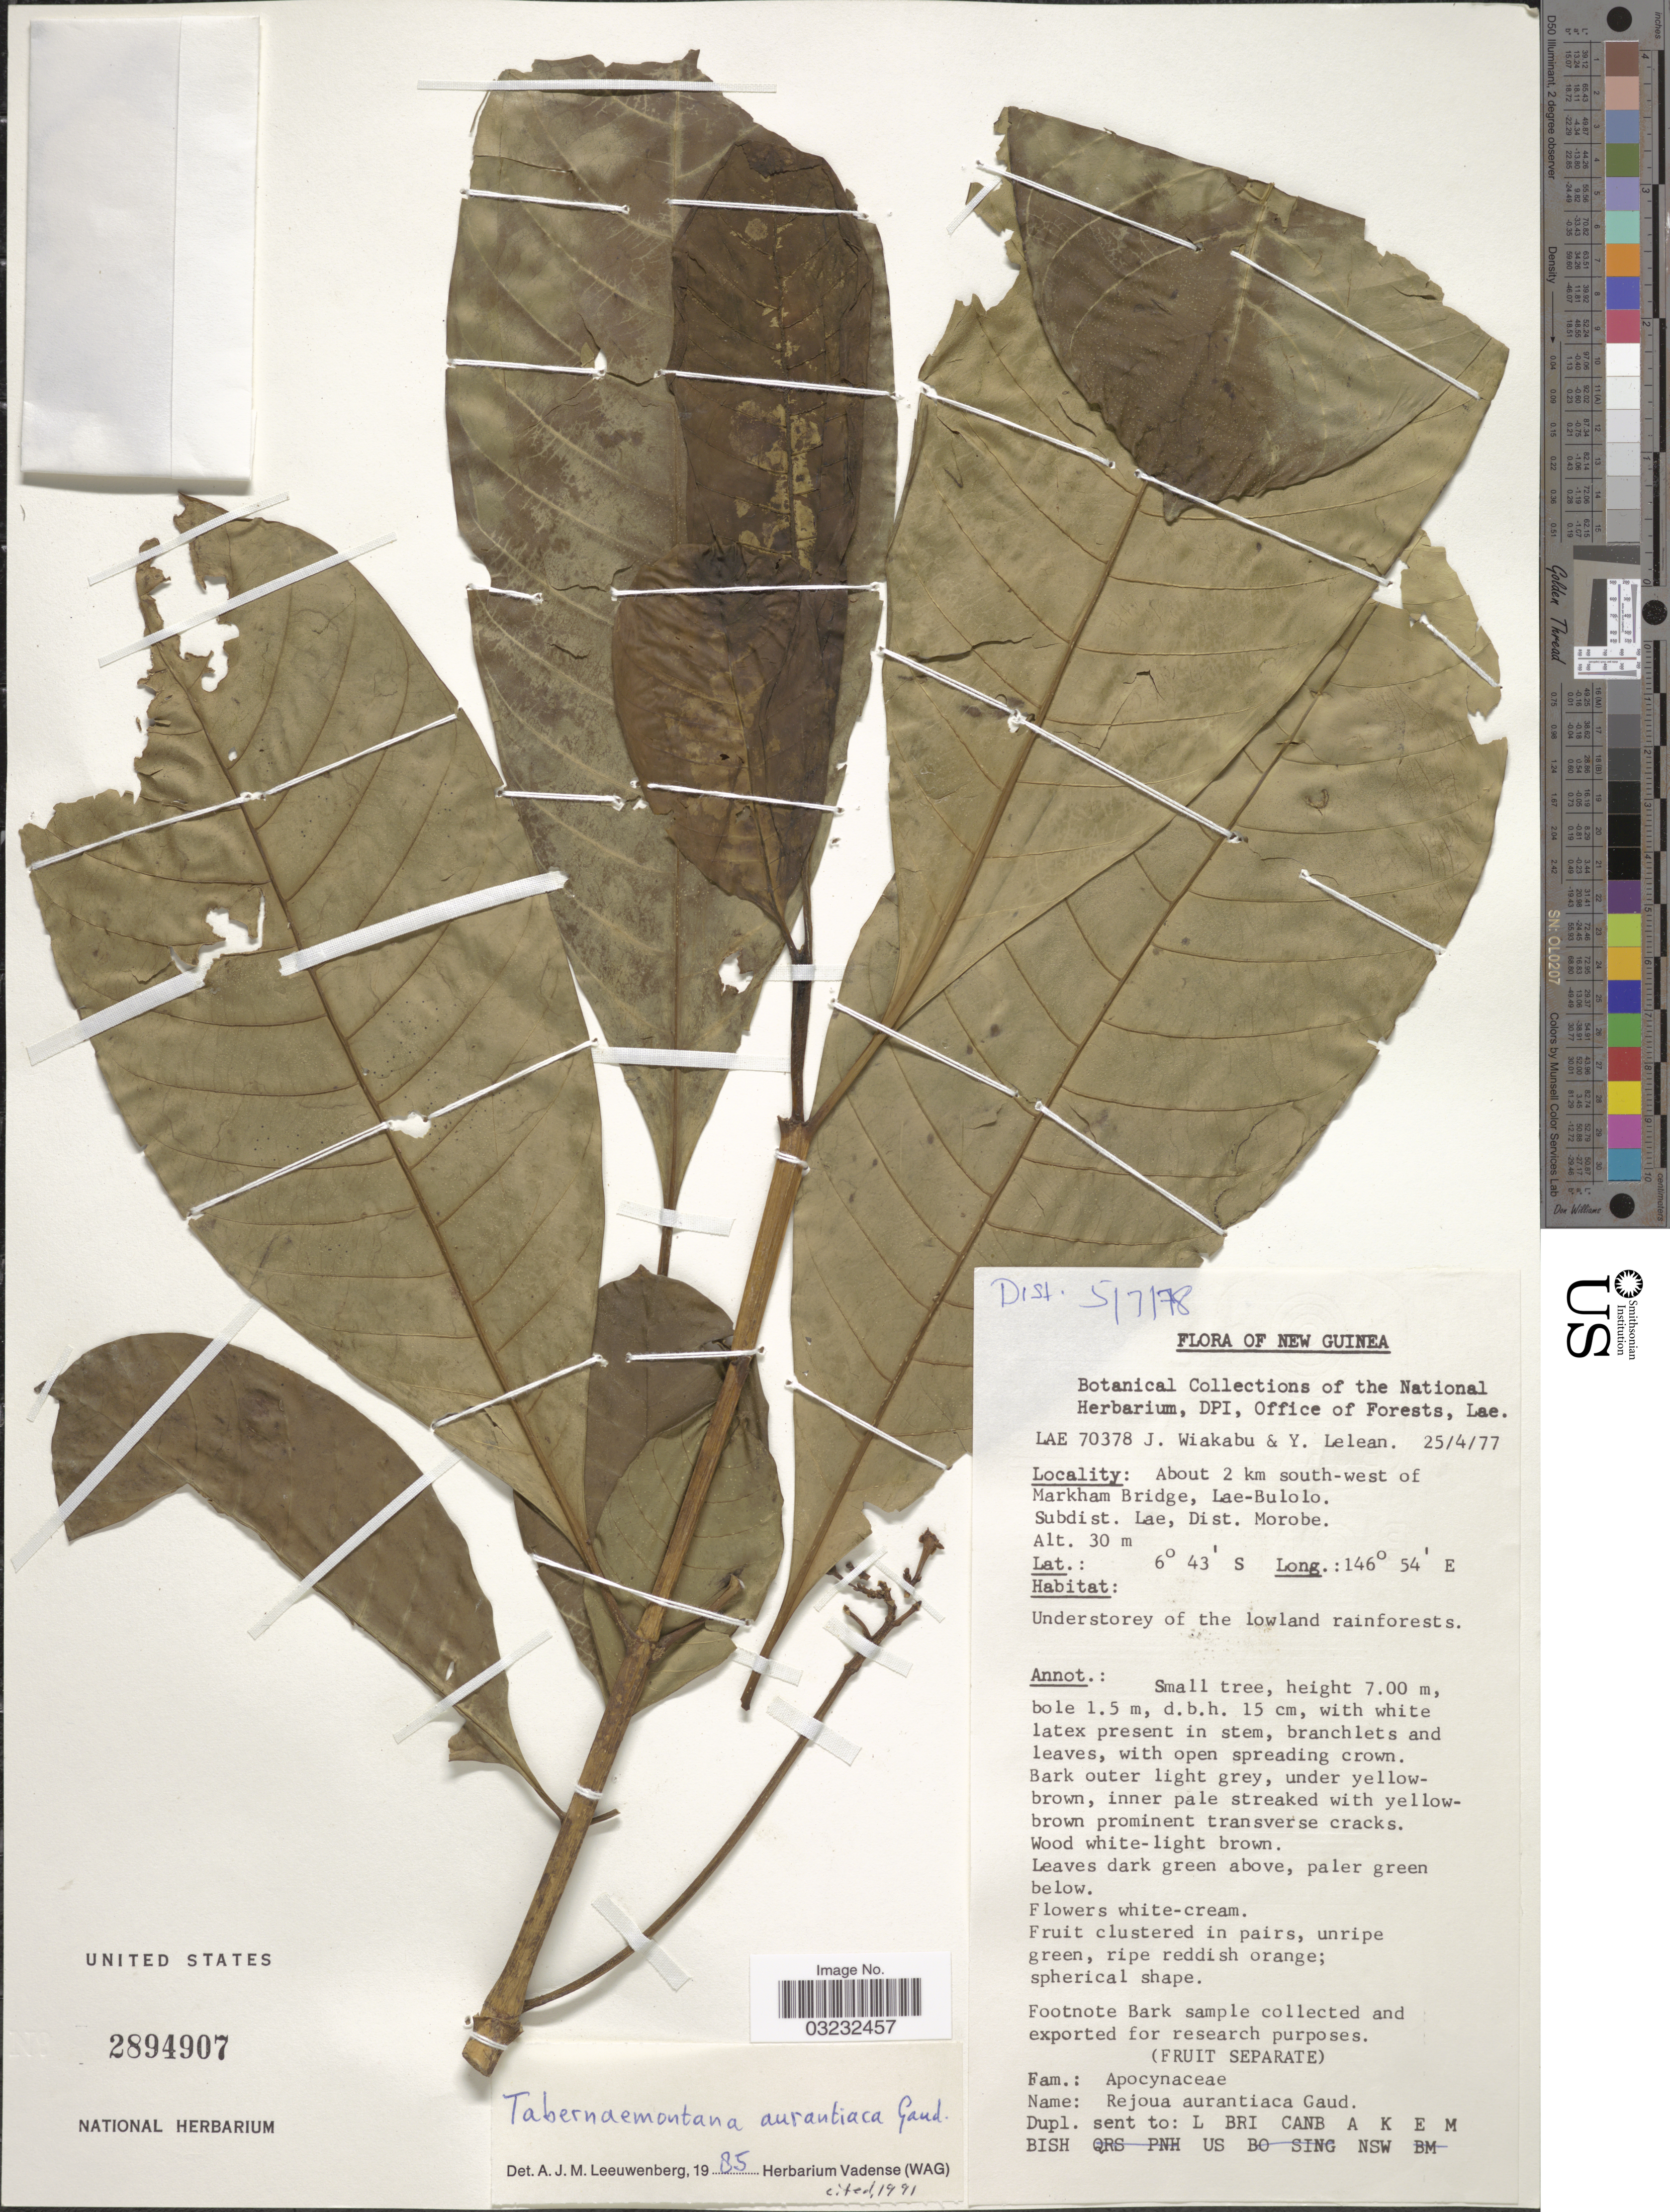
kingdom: Plantae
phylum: Tracheophyta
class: Magnoliopsida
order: Gentianales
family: Apocynaceae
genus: Tabernaemontana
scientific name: Tabernaemontana aurantiaca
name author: Gaudich.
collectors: J. Wiakabu & Y. Lelean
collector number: LAE70378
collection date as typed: Transcribed d/m/y: 25/4/77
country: Papua New Guinea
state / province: Morobe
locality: New Guinea, About 2 km south-west of Markham Bridge, Lae-Bulolo. Subdist. Lae, Dist. Morobe.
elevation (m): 30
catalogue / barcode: US 2894907